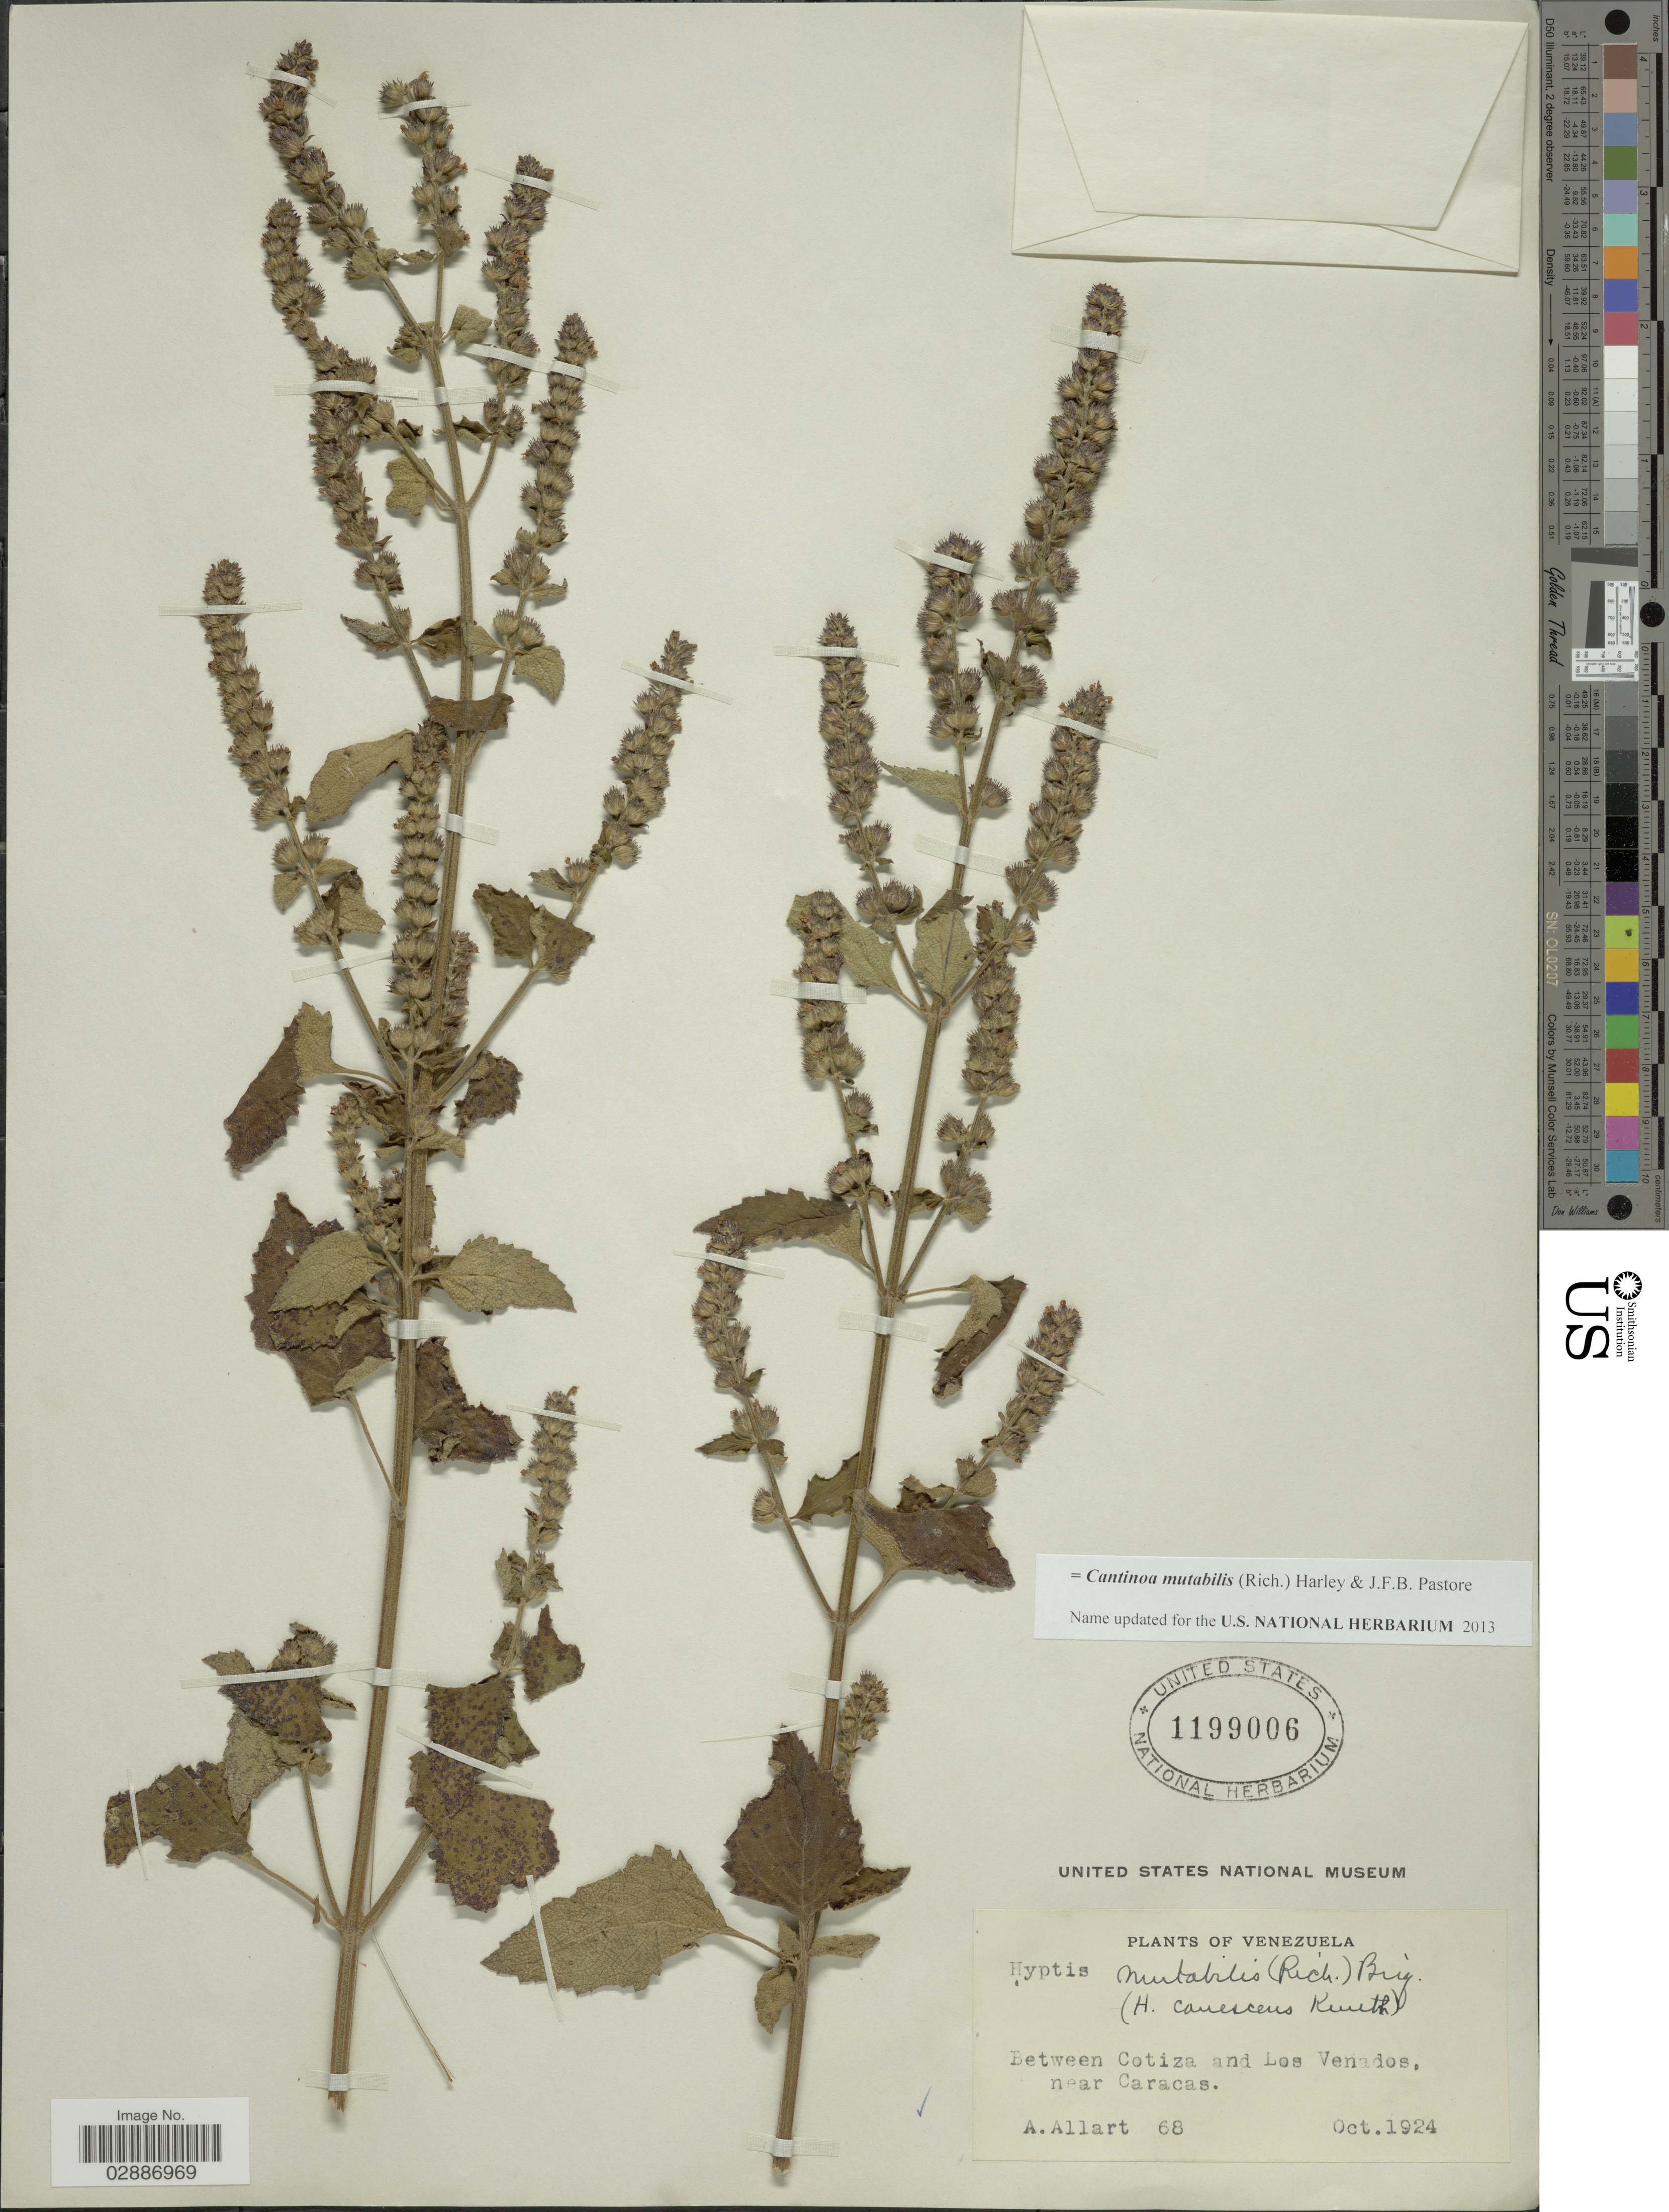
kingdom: Plantae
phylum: Tracheophyta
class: Magnoliopsida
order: Lamiales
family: Lamiaceae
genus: Cantinoa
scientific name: Cantinoa mutabilis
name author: (Epling) Harley & J.F.B. Pastore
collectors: A. Allart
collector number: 68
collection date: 1924-10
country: Venezuela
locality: Between Cotiza and Los Venados, near Caracas.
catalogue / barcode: US 1199006